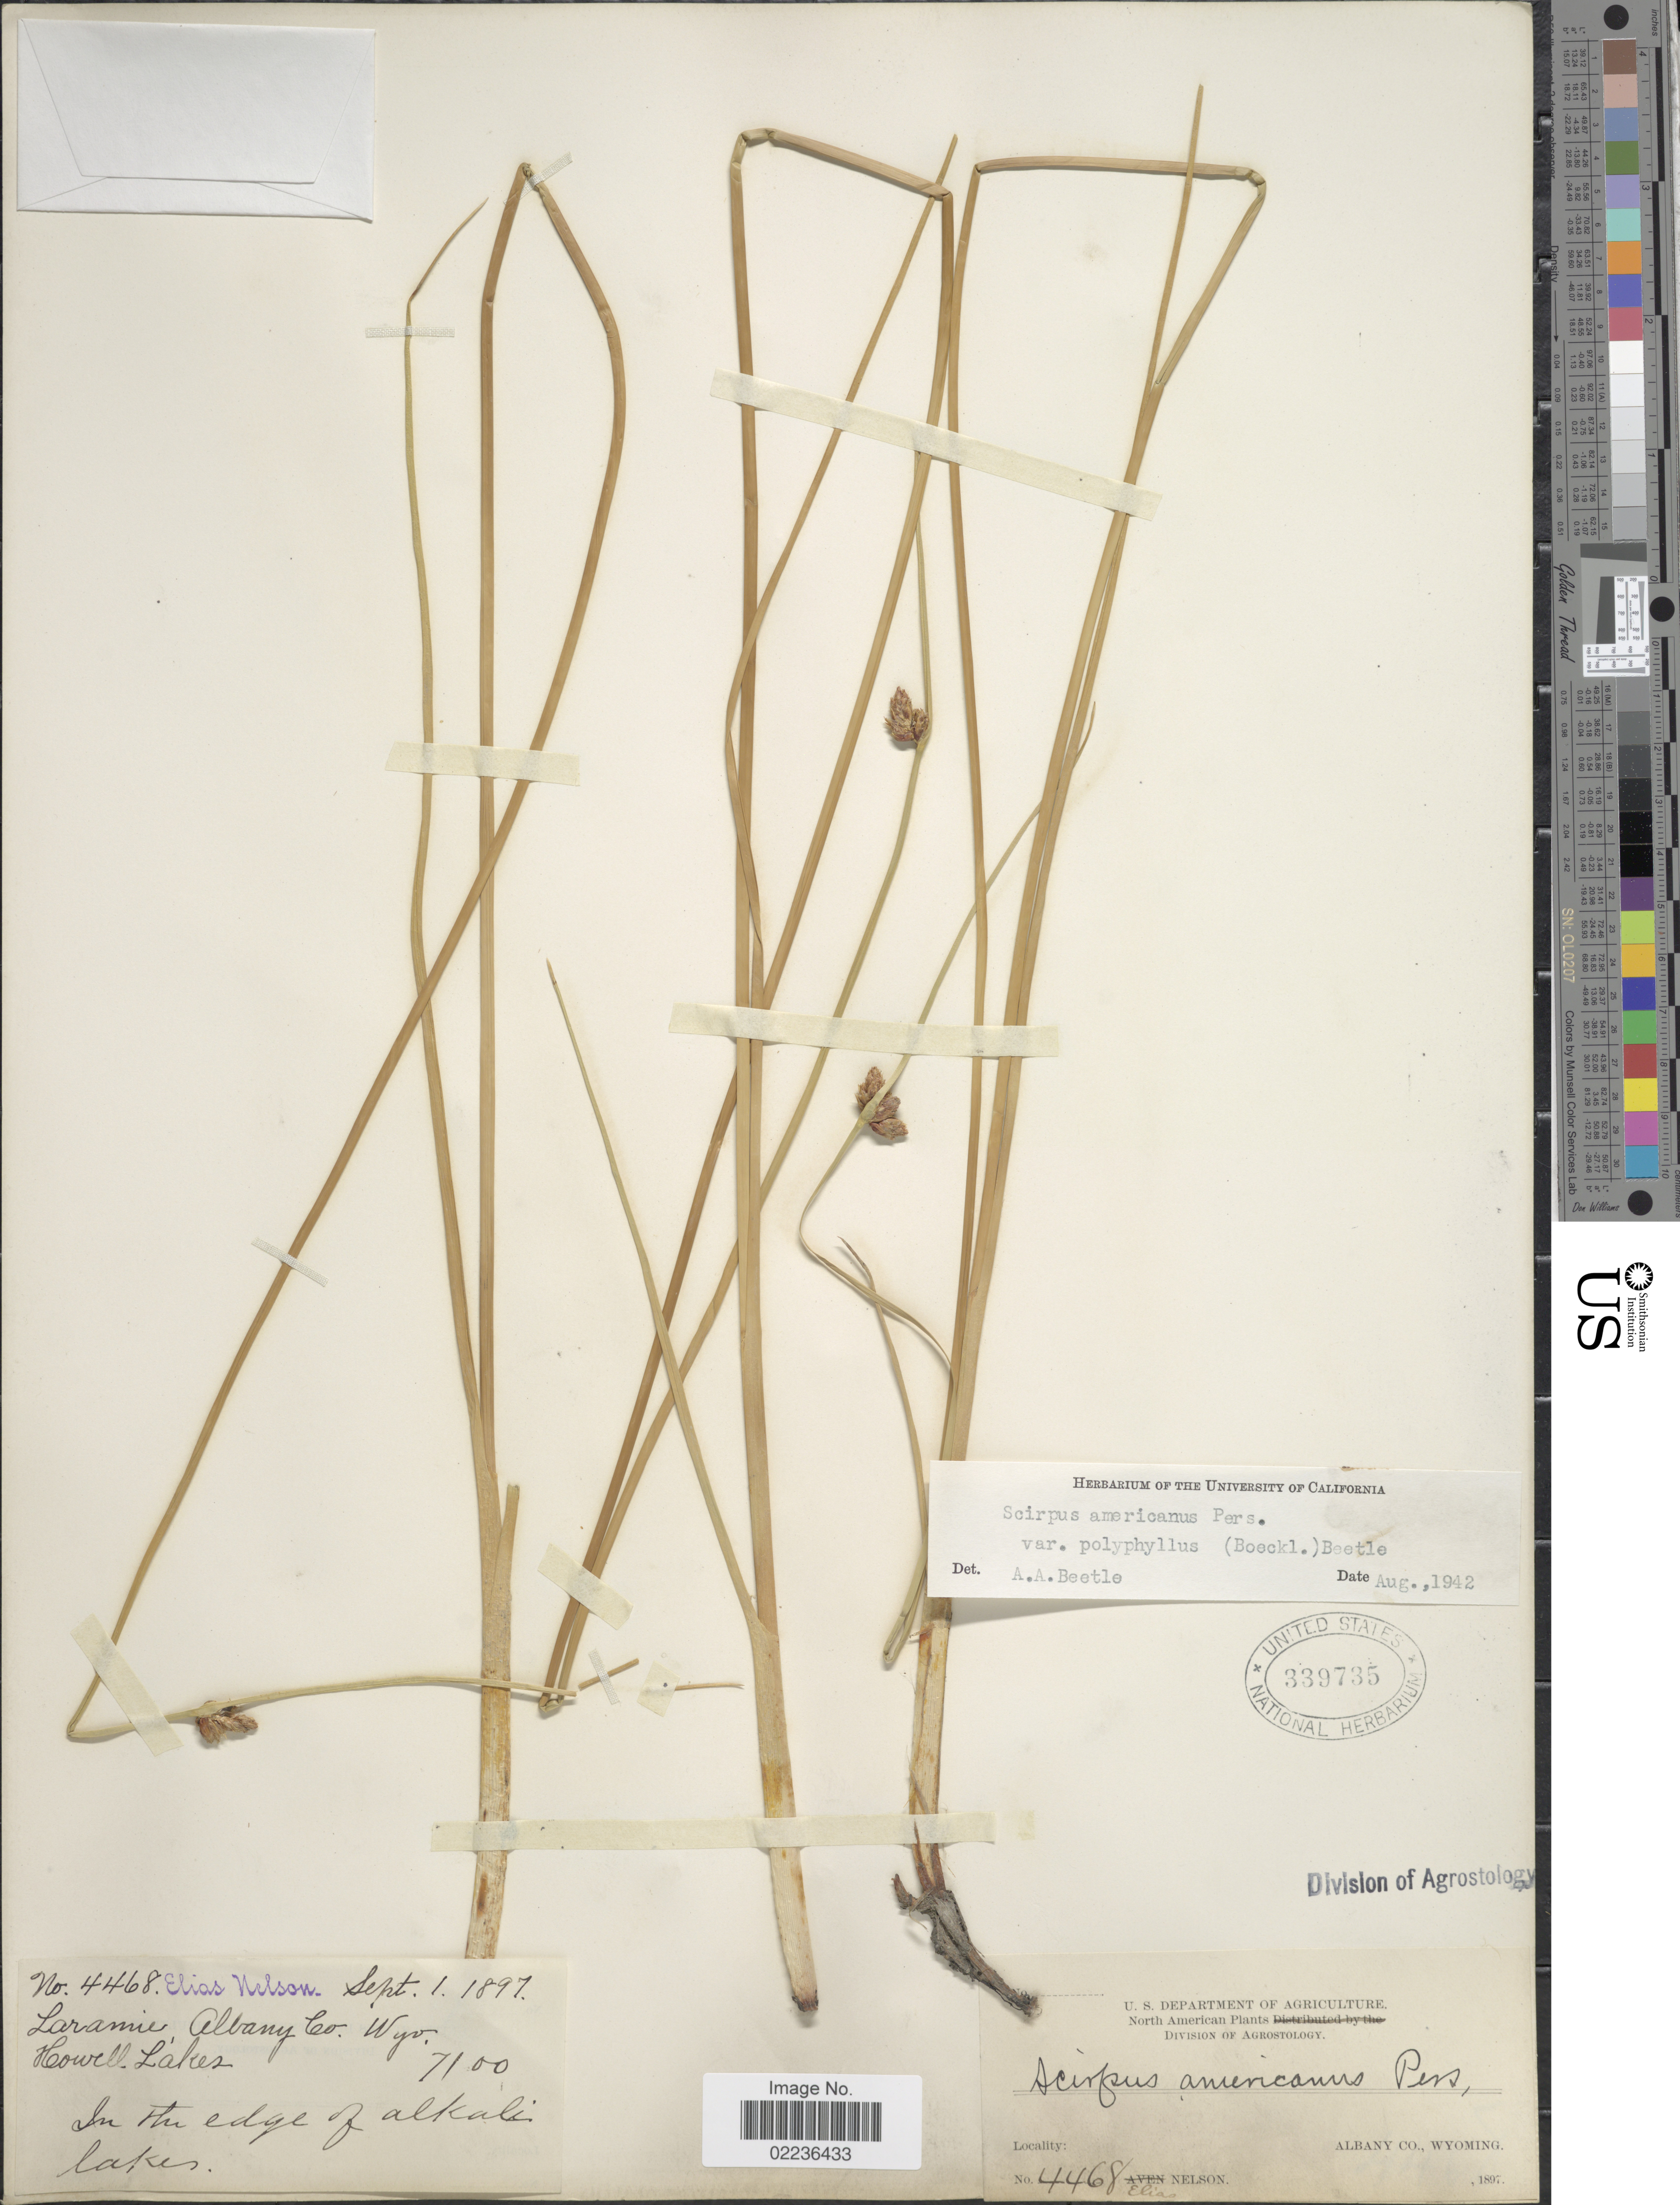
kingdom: Plantae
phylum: Tracheophyta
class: Liliopsida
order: Poales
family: Cyperaceae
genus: Schoenoplectus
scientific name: Schoenoplectus pungens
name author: (Vahl) Palla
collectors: E. Nelson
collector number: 4468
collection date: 1897-09-01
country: United States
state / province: Wyoming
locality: Laramie, Albany Co., Howel Lakes, in the edge of Alkali lakes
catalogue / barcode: US 339735